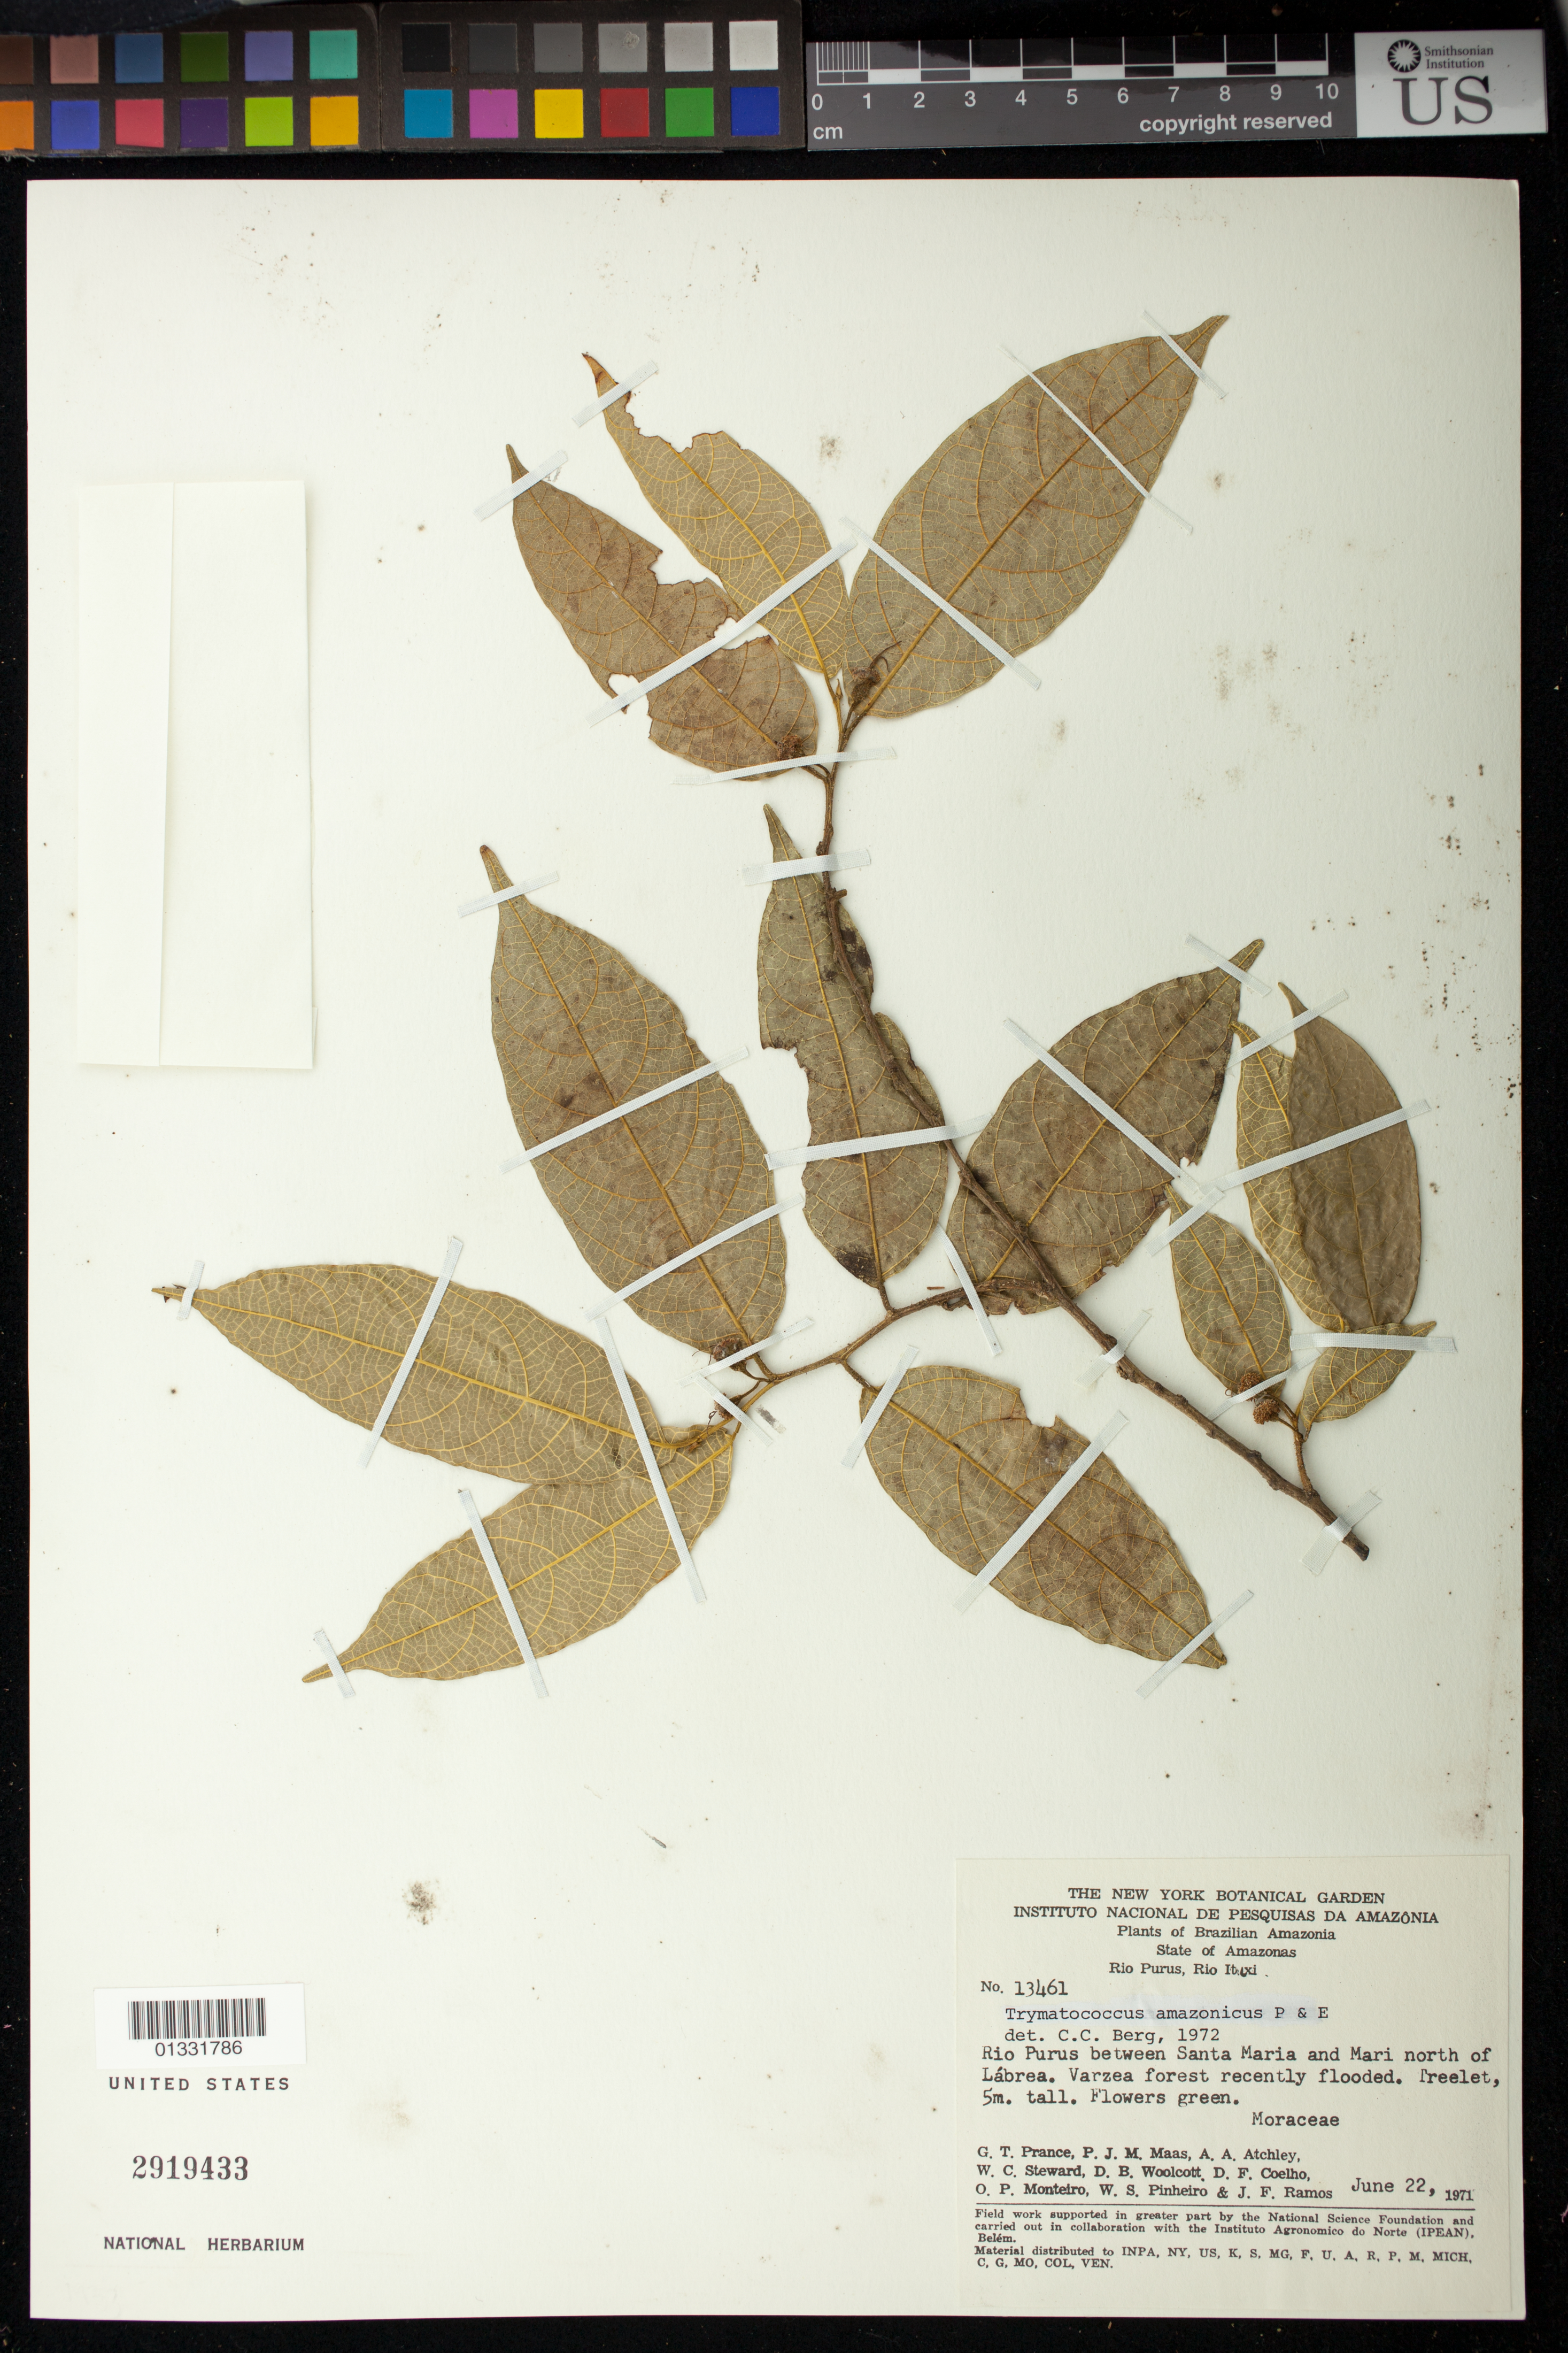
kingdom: Plantae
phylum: Tracheophyta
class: Magnoliopsida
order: Rosales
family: Moraceae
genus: Brosimum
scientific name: Brosimum amazonicum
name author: (Poepp. & Endl.) E. M. Gardner & Zerega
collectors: G. T. Prance et al.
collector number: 13461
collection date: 1971-06-22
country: Brazil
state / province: Amazonas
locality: Rio Purus between Santa Maria and Mari north of Lábrea.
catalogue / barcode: US 2919433